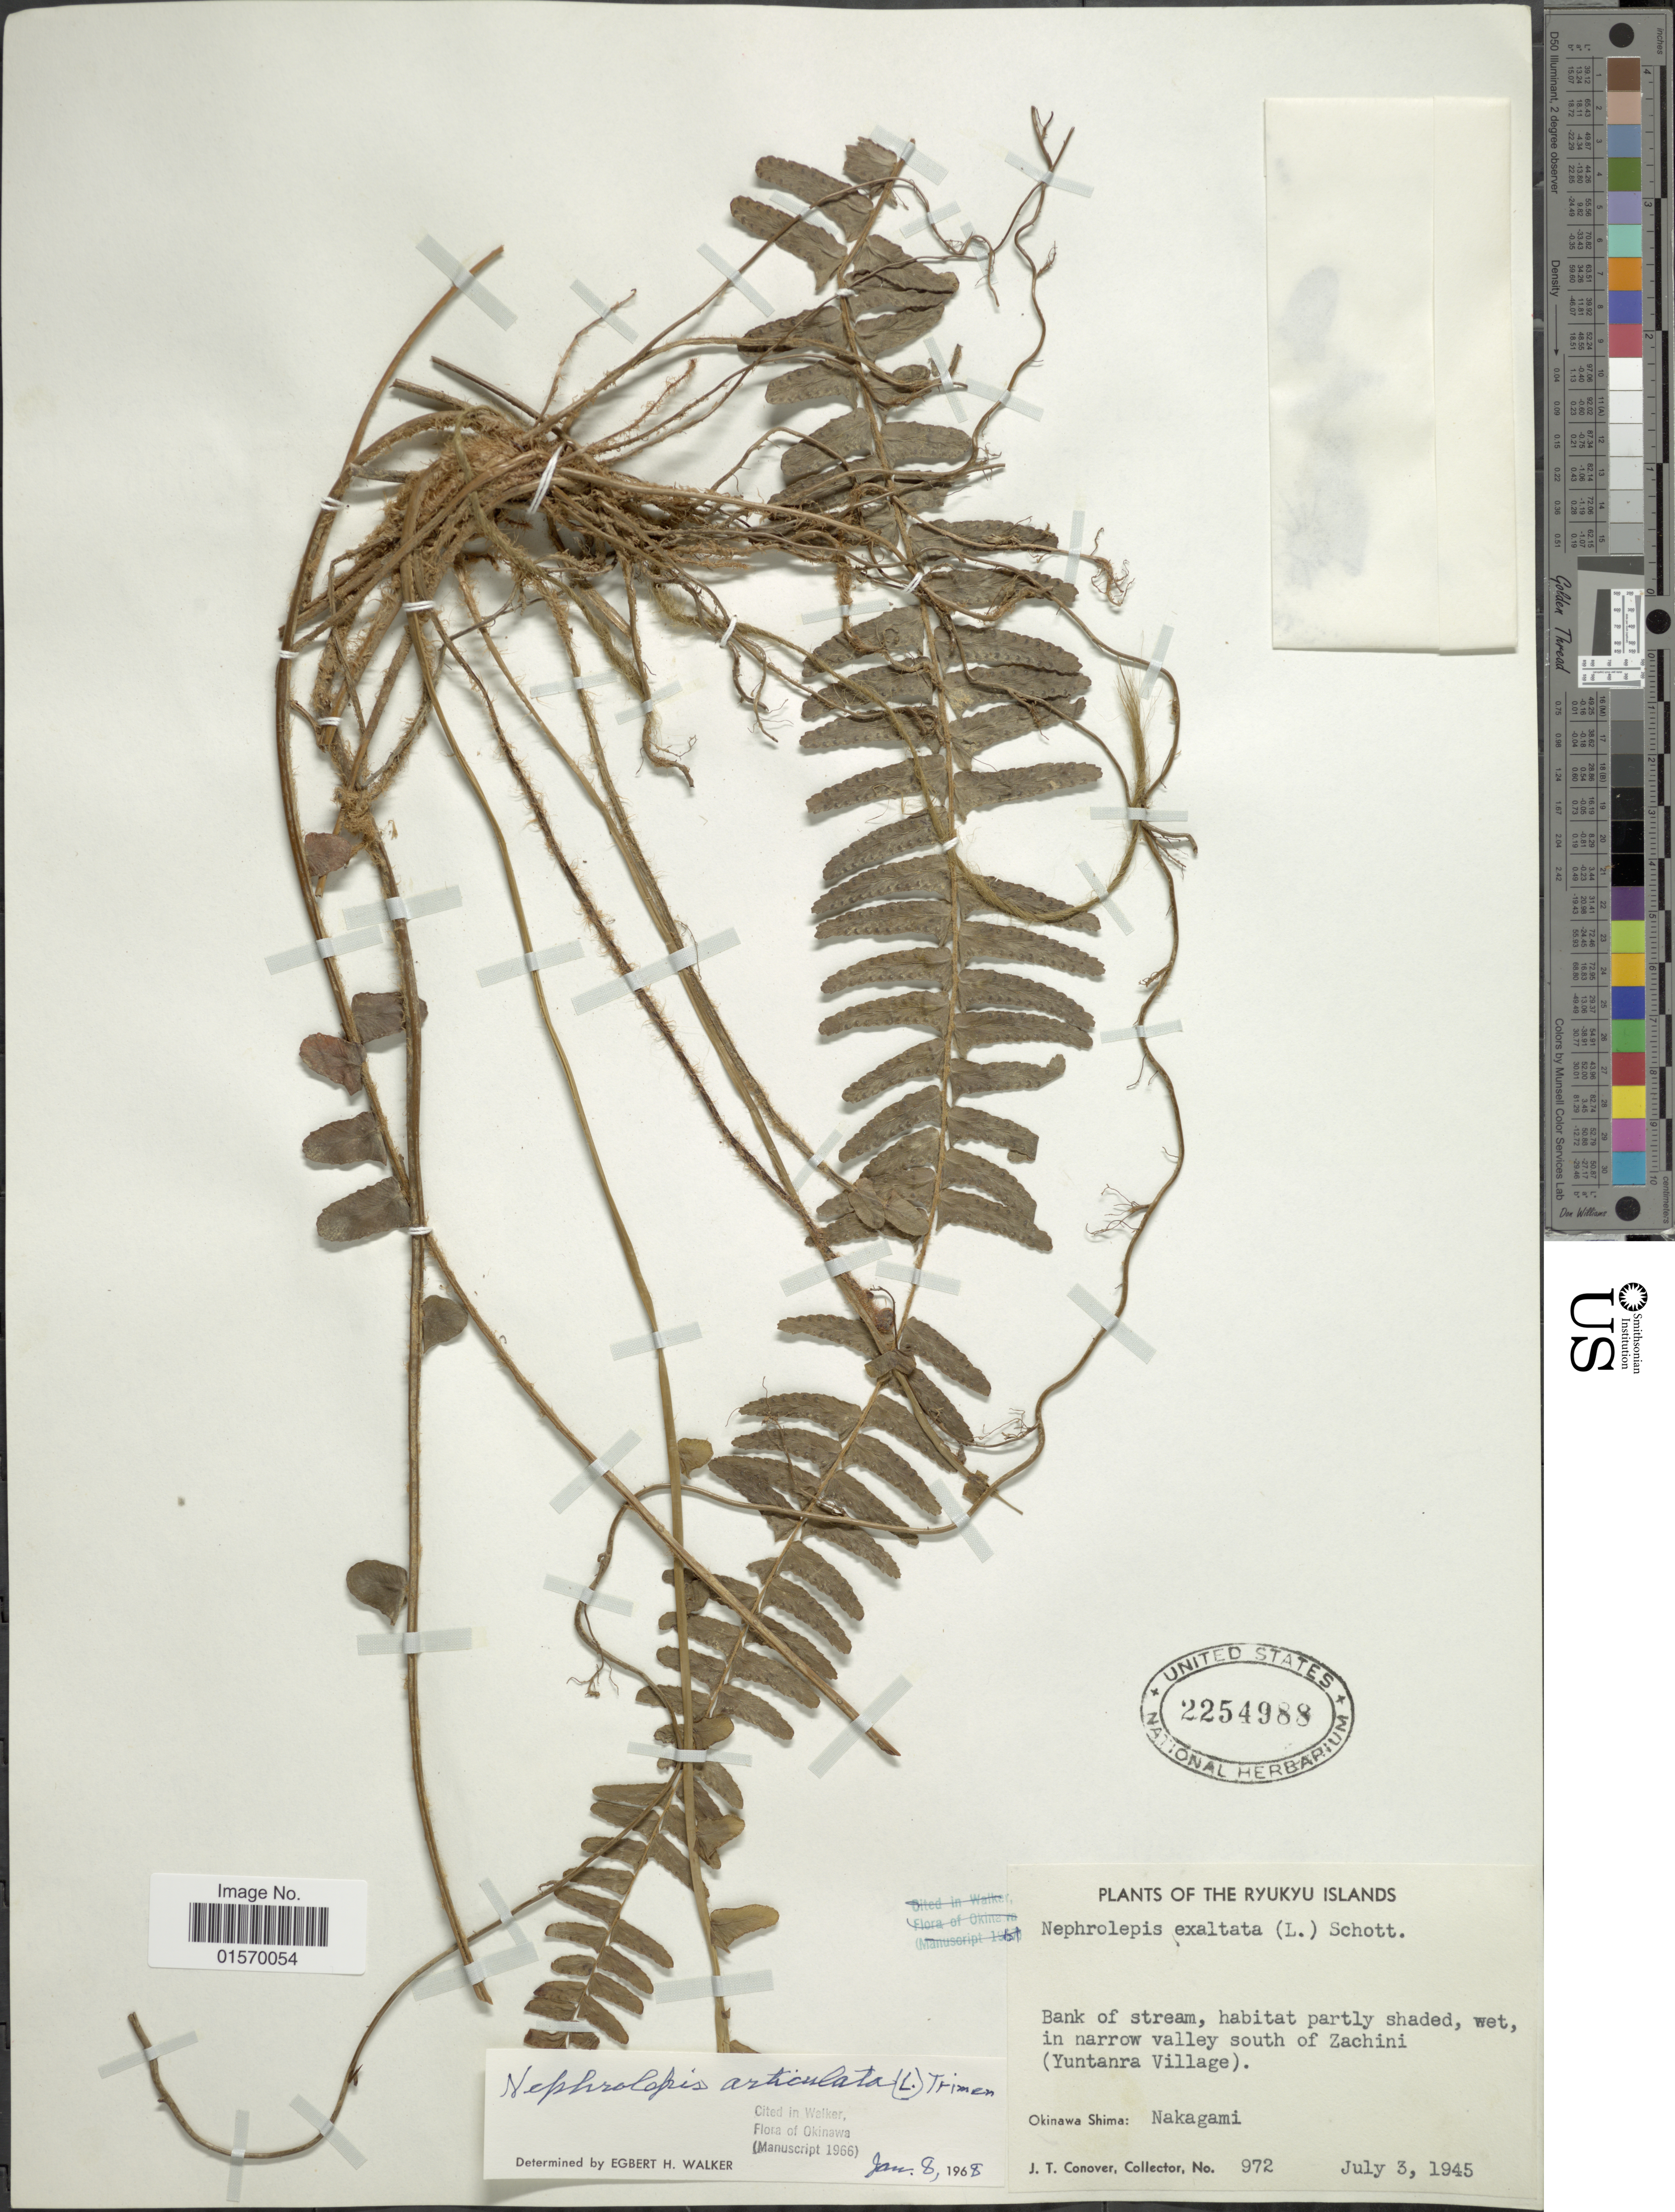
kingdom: Plantae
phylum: Tracheophyta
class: Polypodiopsida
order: Polypodiales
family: Nephrolepidaceae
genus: Nephrolepis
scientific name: Nephrolepis auriculata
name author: (L.) Trimen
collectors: J. T. Conover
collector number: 972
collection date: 1945-07-03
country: Japan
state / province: Okinawa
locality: Ryukyu Islands. Narrow valley south of Zachini (Yuntanra Village). Okinawa Shima: Nakagami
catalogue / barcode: US 2254988